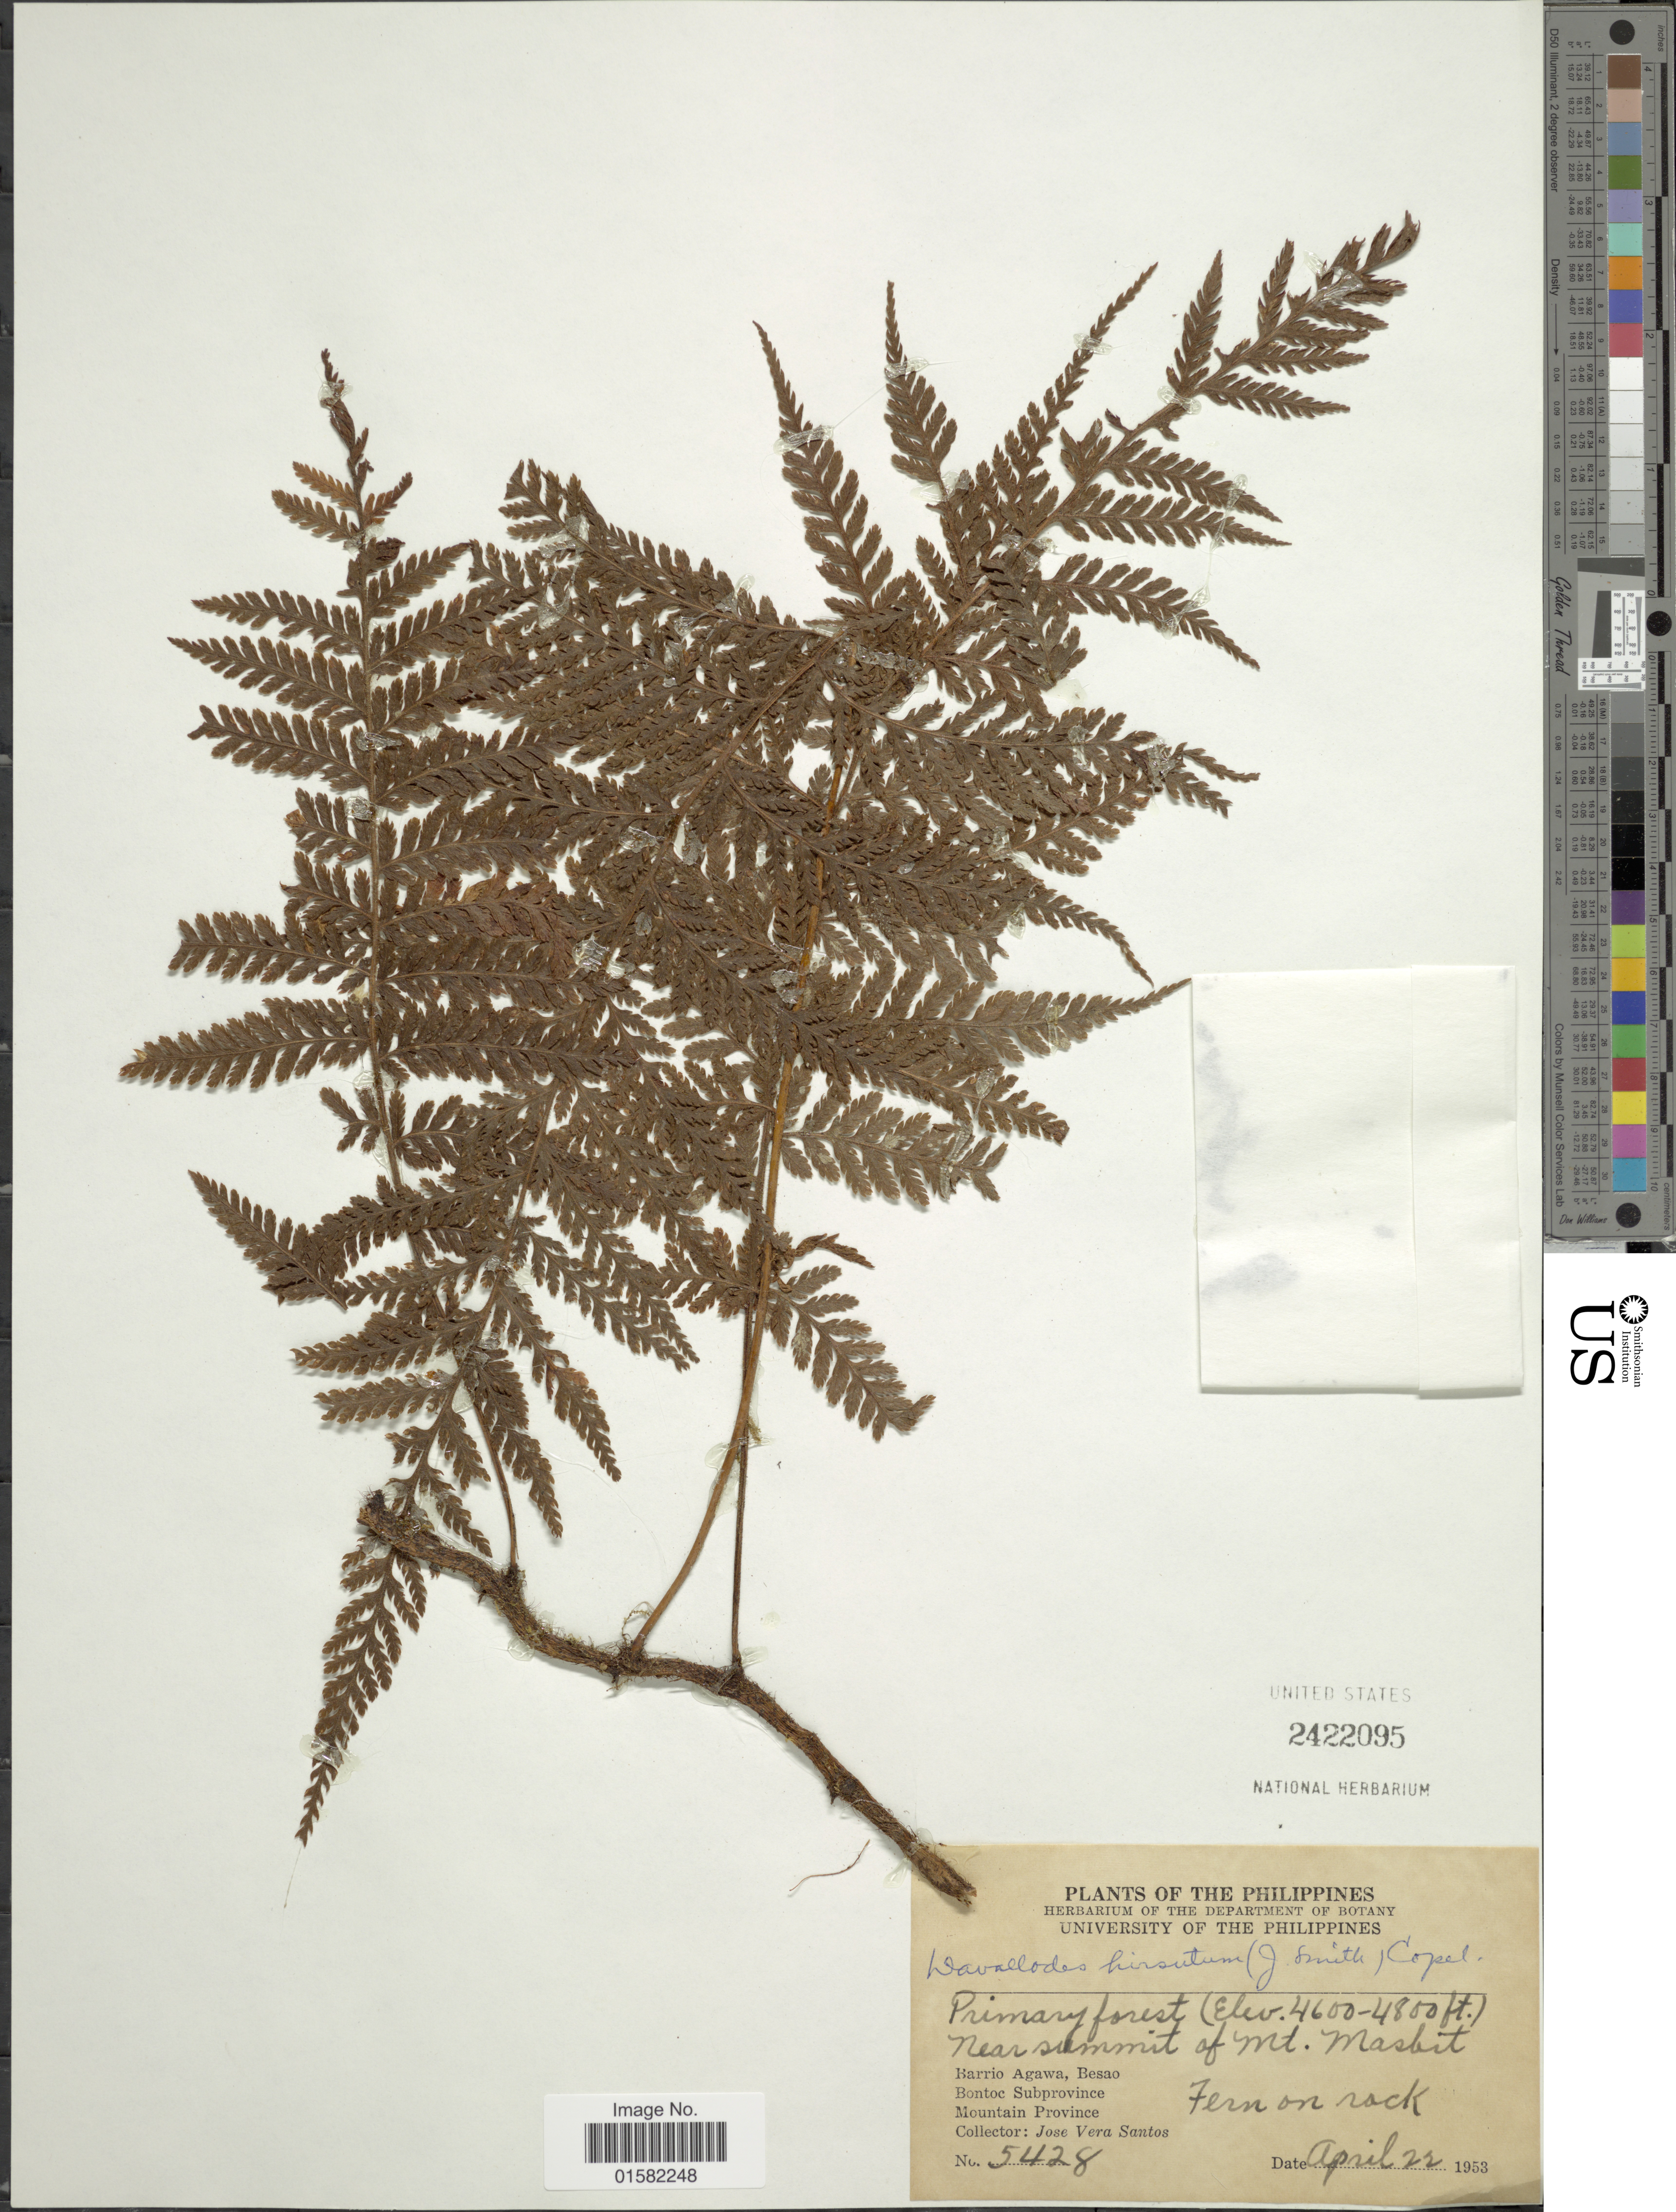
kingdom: Plantae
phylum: Tracheophyta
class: Polypodiopsida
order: Polypodiales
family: Davalliaceae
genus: Davallodes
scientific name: Davallodes hirsutum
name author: (J. Sm.) Copel.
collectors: J. V. Santos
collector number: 5428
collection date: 1953-04-22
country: Philippines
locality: Primary forest, Near summit of Mt. Masbit, Barrio Agawa, besao, Bontoc Province, Mountain Province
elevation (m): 1402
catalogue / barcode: US 2422095